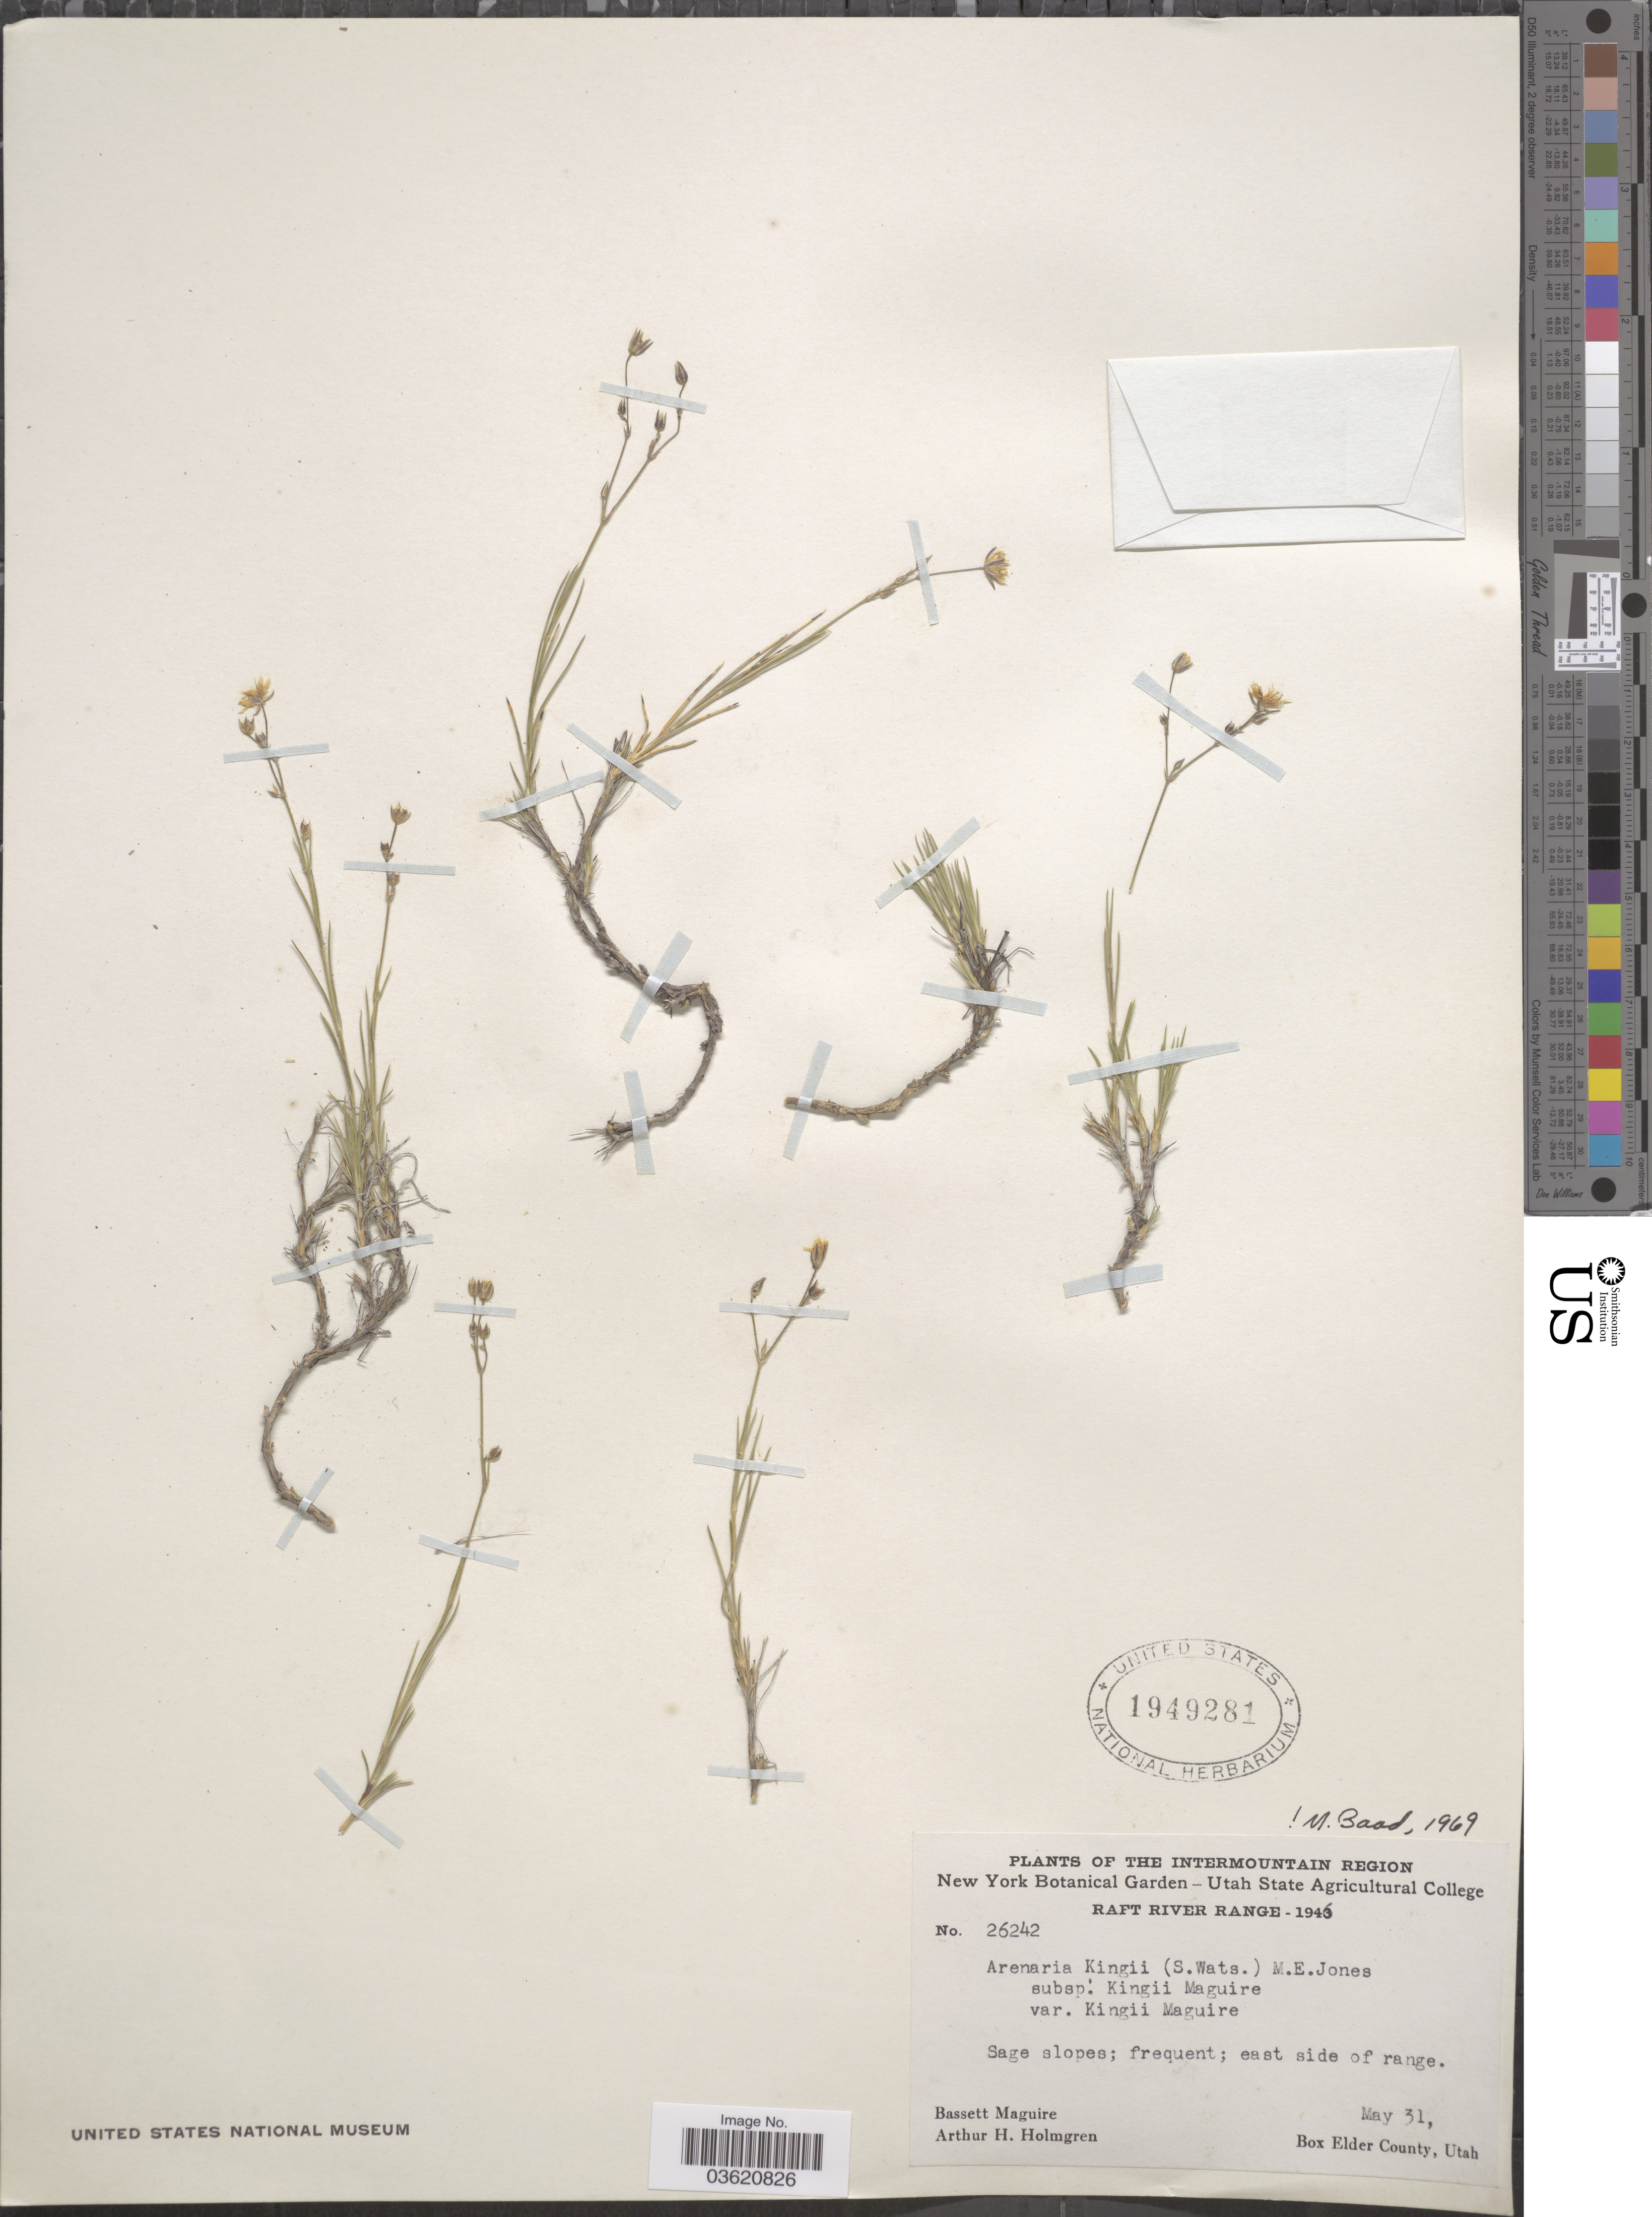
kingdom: Plantae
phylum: Tracheophyta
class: Magnoliopsida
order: Caryophyllales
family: Caryophyllaceae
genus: Eremogone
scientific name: Eremogone kingii var. kingii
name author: (S. Watson) Ikonn.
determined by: U.S. National Herbarium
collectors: B. Maguire & A. H. Holmgren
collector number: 26242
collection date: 1946-05-31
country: United States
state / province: Utah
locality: The Intermountain Region. Raft River Range. Box Elder County. East side of range.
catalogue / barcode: US 1949281